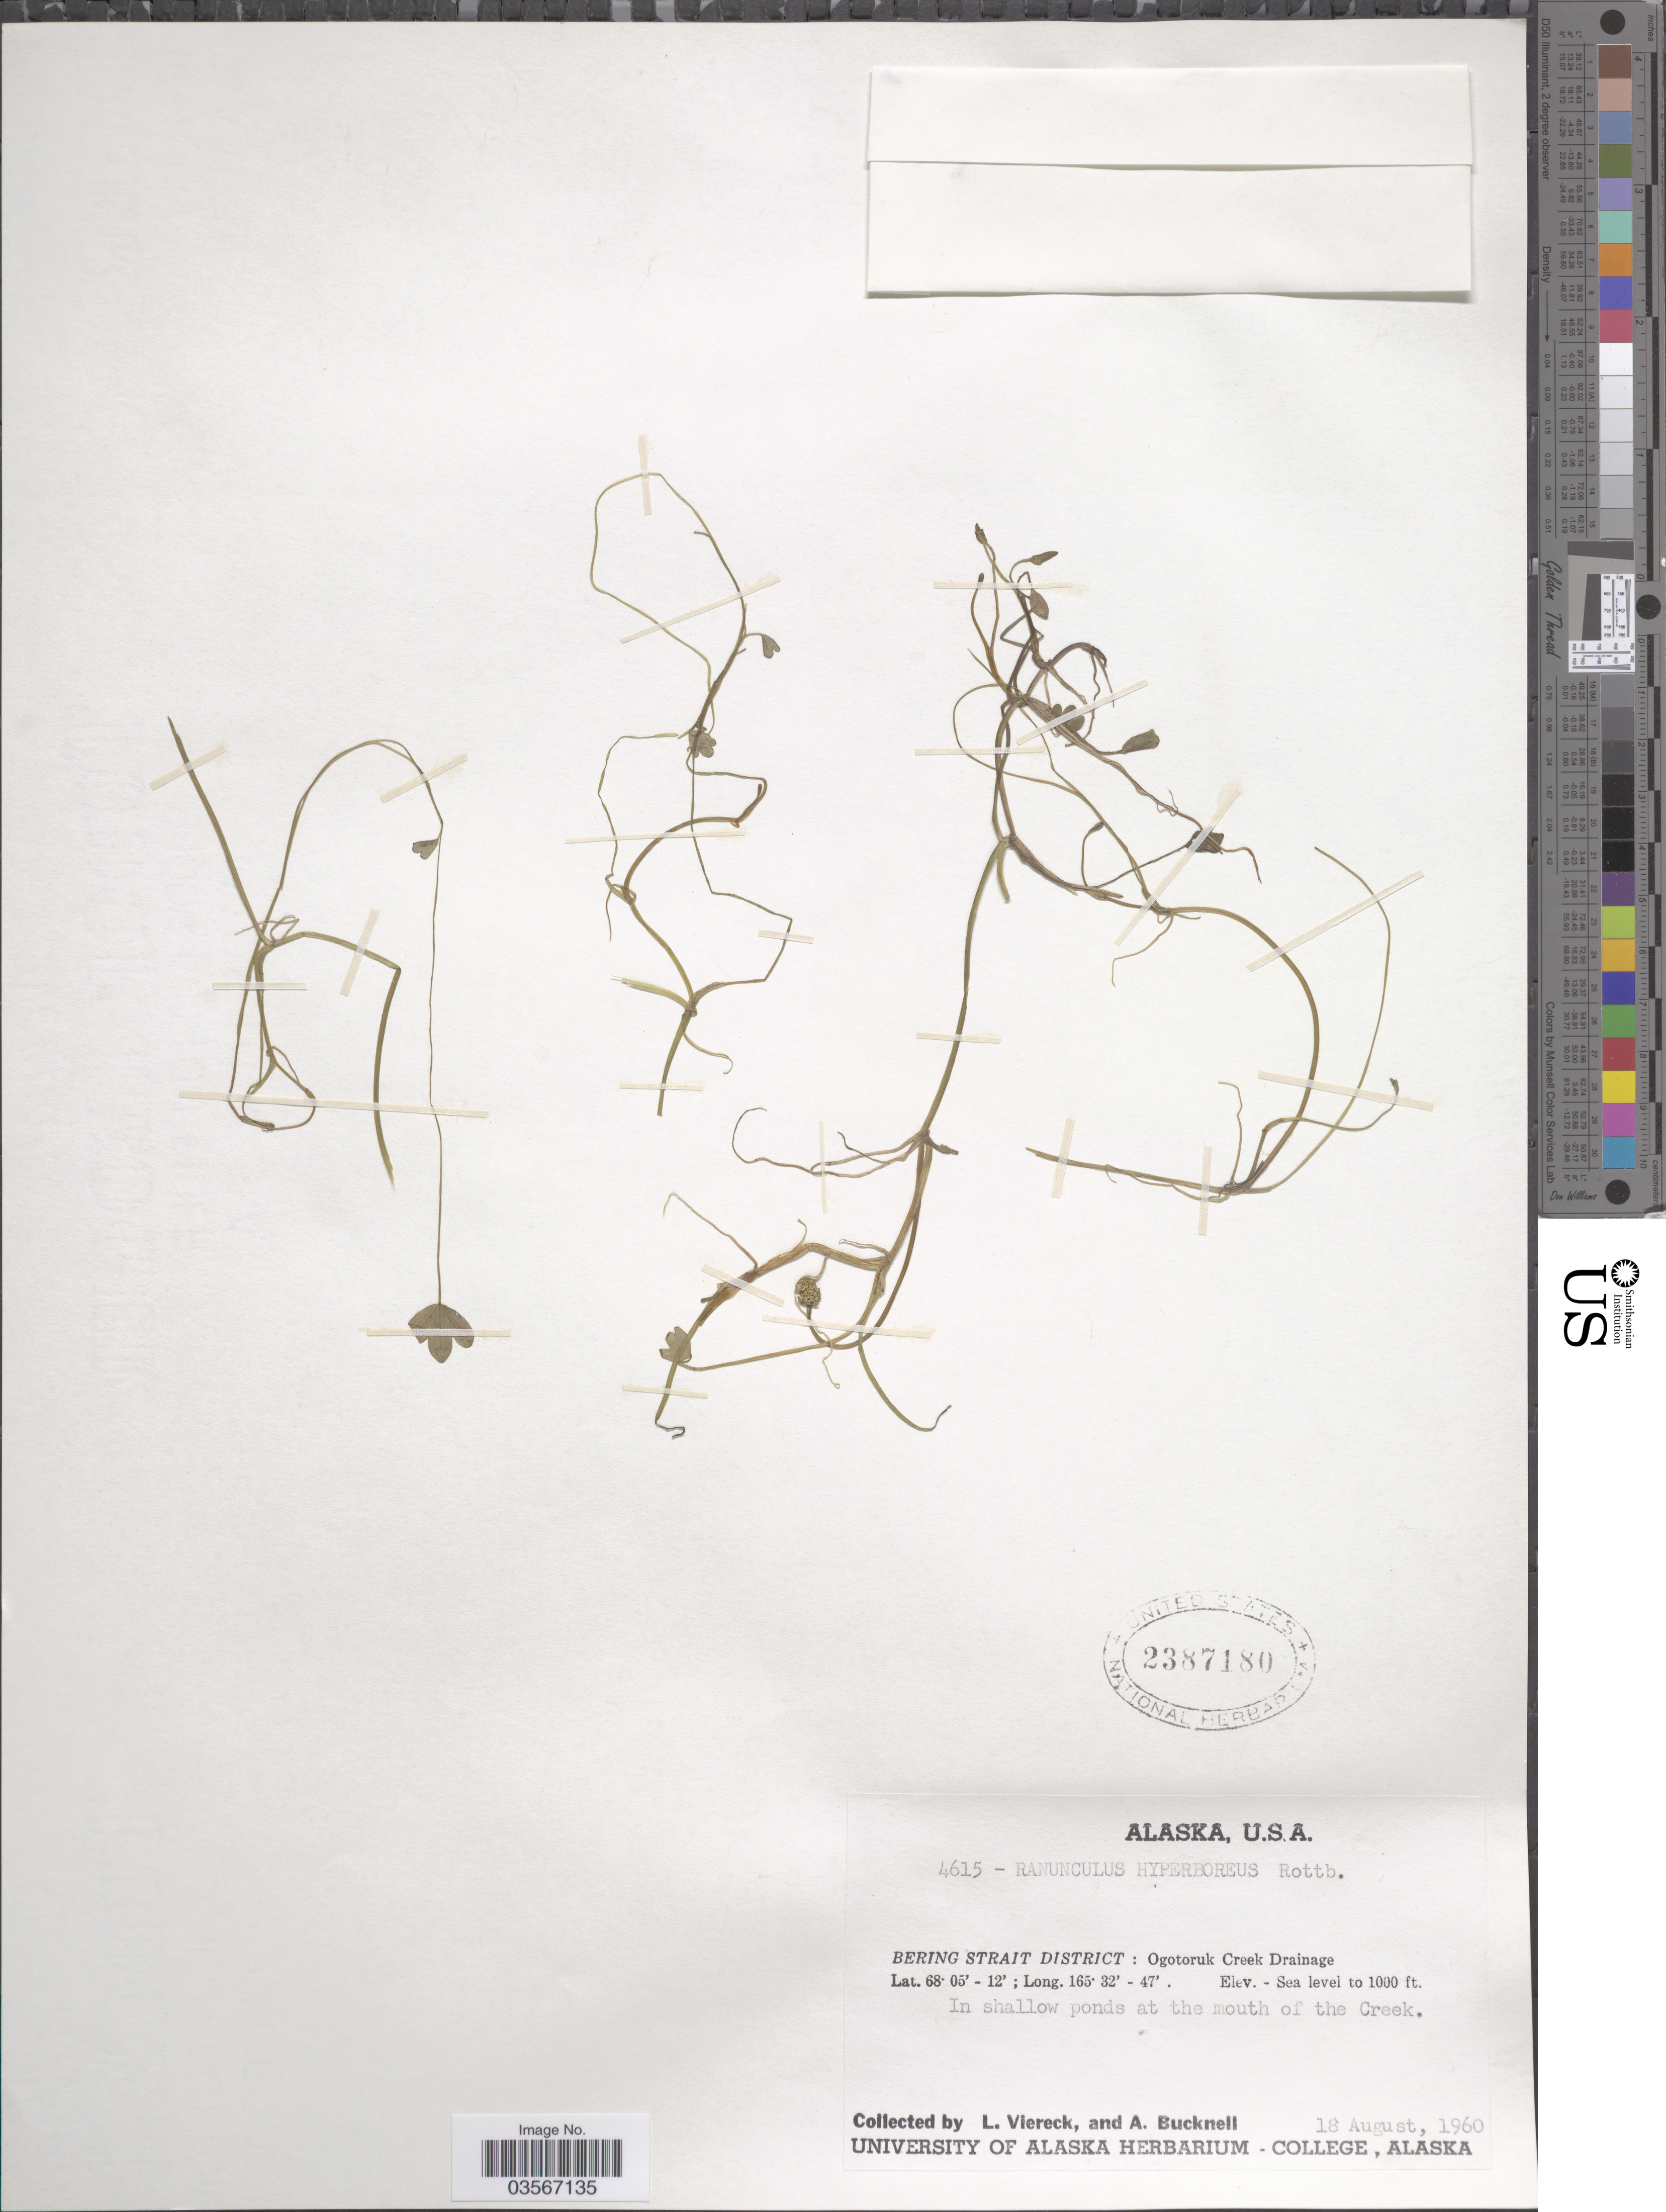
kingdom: Plantae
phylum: Tracheophyta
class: Magnoliopsida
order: Ranunculales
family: Ranunculaceae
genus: Ranunculus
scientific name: Ranunculus hyperboreus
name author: Rottb.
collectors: L. Viereck & A. Bucknell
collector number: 4615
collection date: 1960-08-18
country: United States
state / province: Alaska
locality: Bering Strait District: Ogotoruk Creek Drainage. In shallow ponds at the mouth of the Creek.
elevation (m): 0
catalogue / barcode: US 2387180